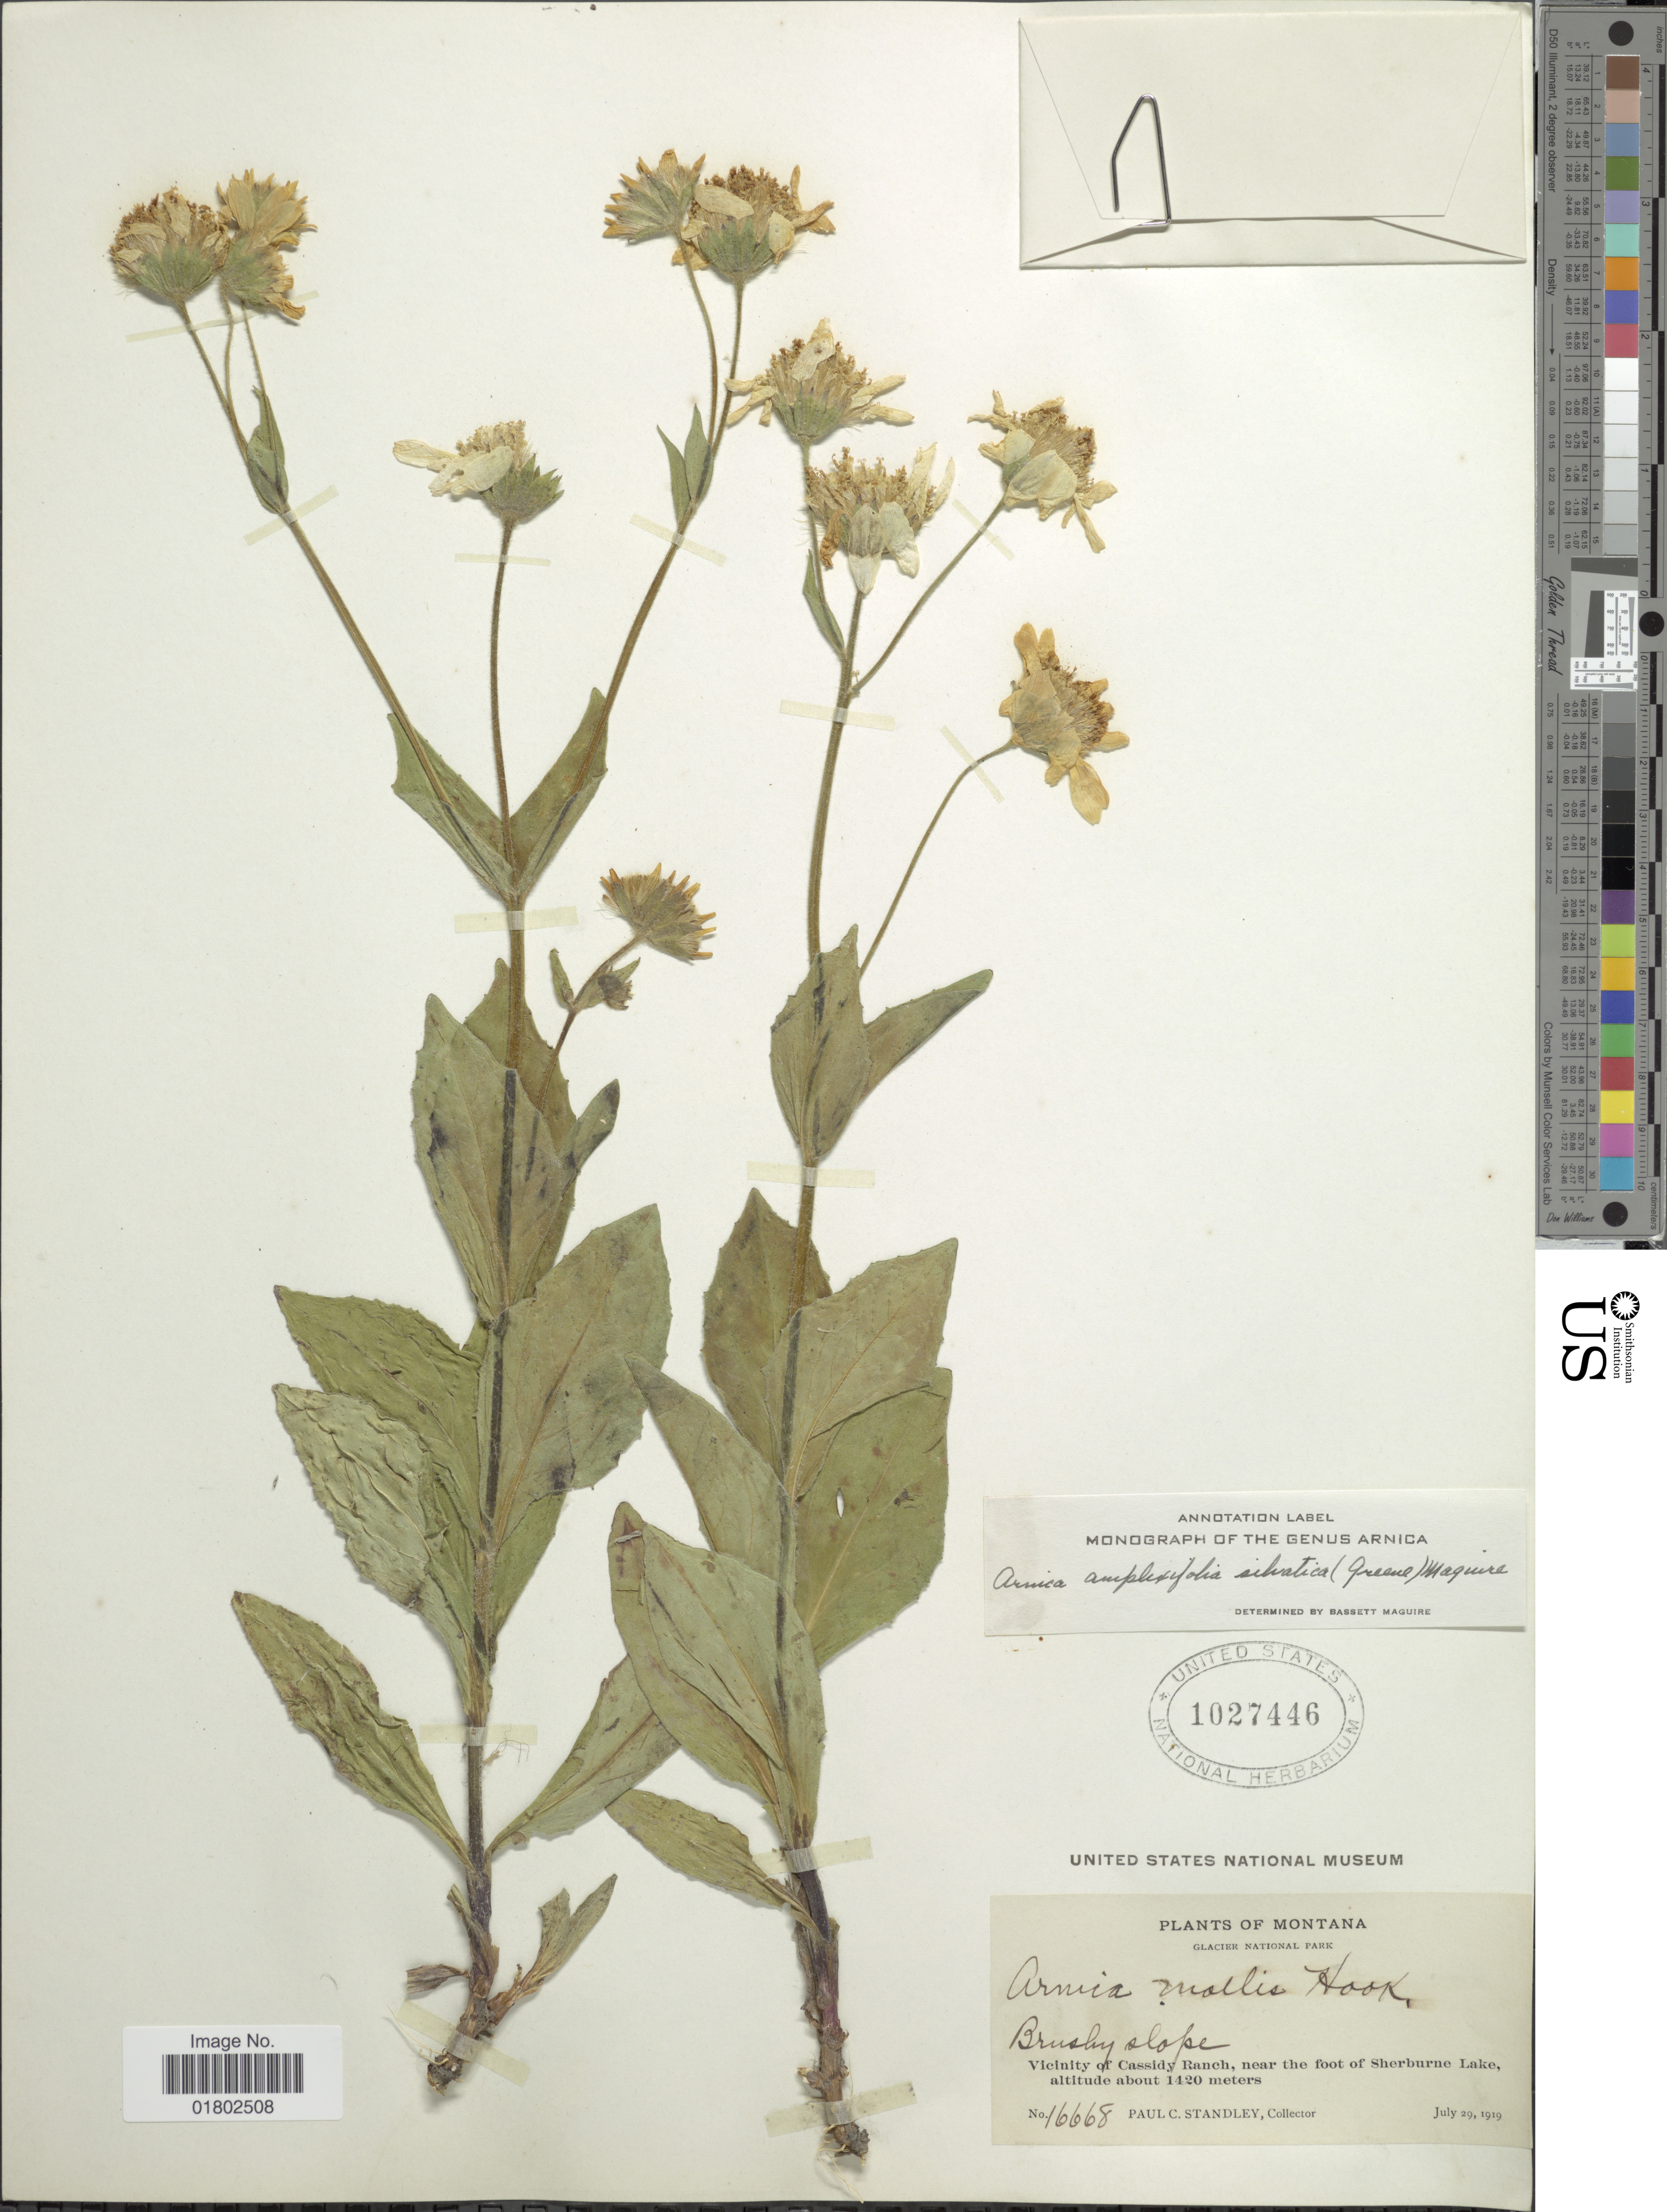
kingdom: Plantae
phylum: Tracheophyta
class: Magnoliopsida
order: Asterales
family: Asteraceae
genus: Arnica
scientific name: Arnica amplexifolia subsp. genuina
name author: Maguire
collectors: P. C. Standley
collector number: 16668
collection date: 1919-07-29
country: United States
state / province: Montana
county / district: Glacier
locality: Glacier National Park, Vicinity of Cassidy Ranch, near the foot of Sherburne Lake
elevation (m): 1420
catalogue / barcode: US 1027446